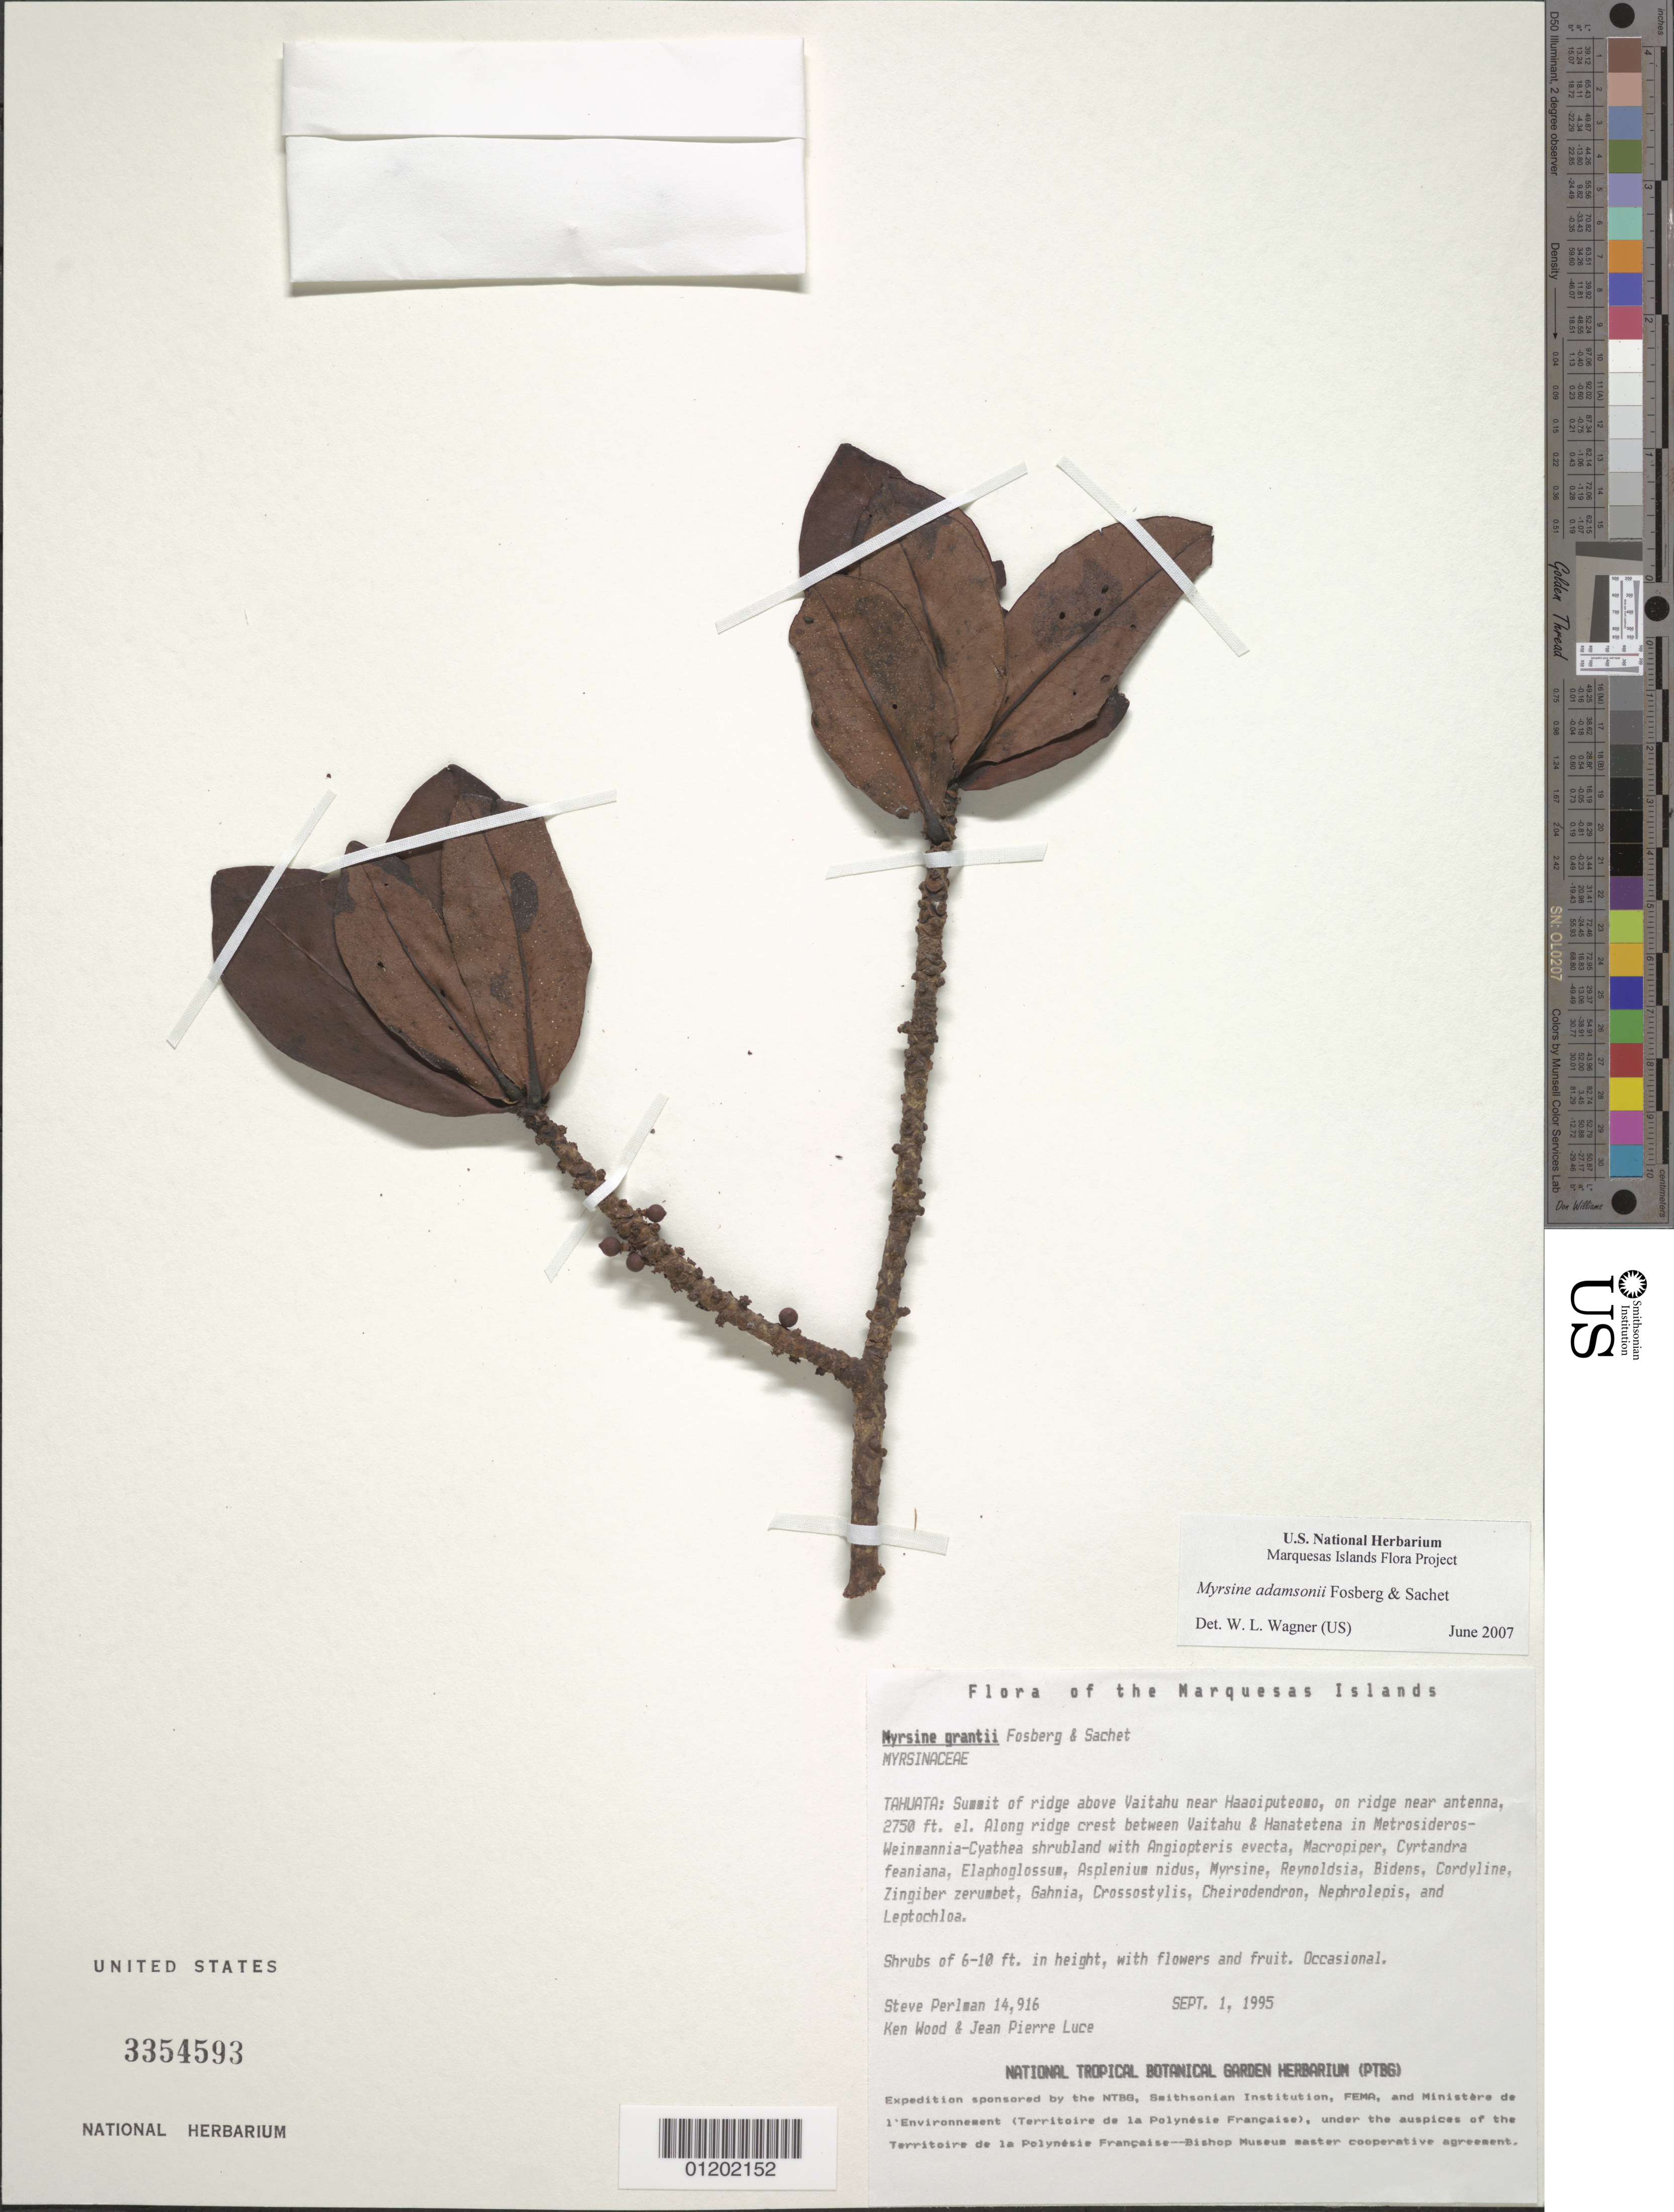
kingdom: Plantae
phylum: Tracheophyta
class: Magnoliopsida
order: Ericales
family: Primulaceae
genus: Myrsine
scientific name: Myrsine adamsonii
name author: Fosberg & Sachet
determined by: Wagner, W. L., (BOT), Smithsonian Institution - National Museum of Natural History (UNITED STATES)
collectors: S. P. Perlman, K. R. Wood & J. Luce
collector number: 14916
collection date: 1995-09-01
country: French Polynesia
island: Tahuata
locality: Summit of ridge above Vaitahu, near Haaoiputeomo, on ridge near antenna, along ridge crest between Vaitahu & Hanatetena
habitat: In Metrosideros - Weinmannia - Cyathea shrubland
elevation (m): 838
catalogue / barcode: US 3354593